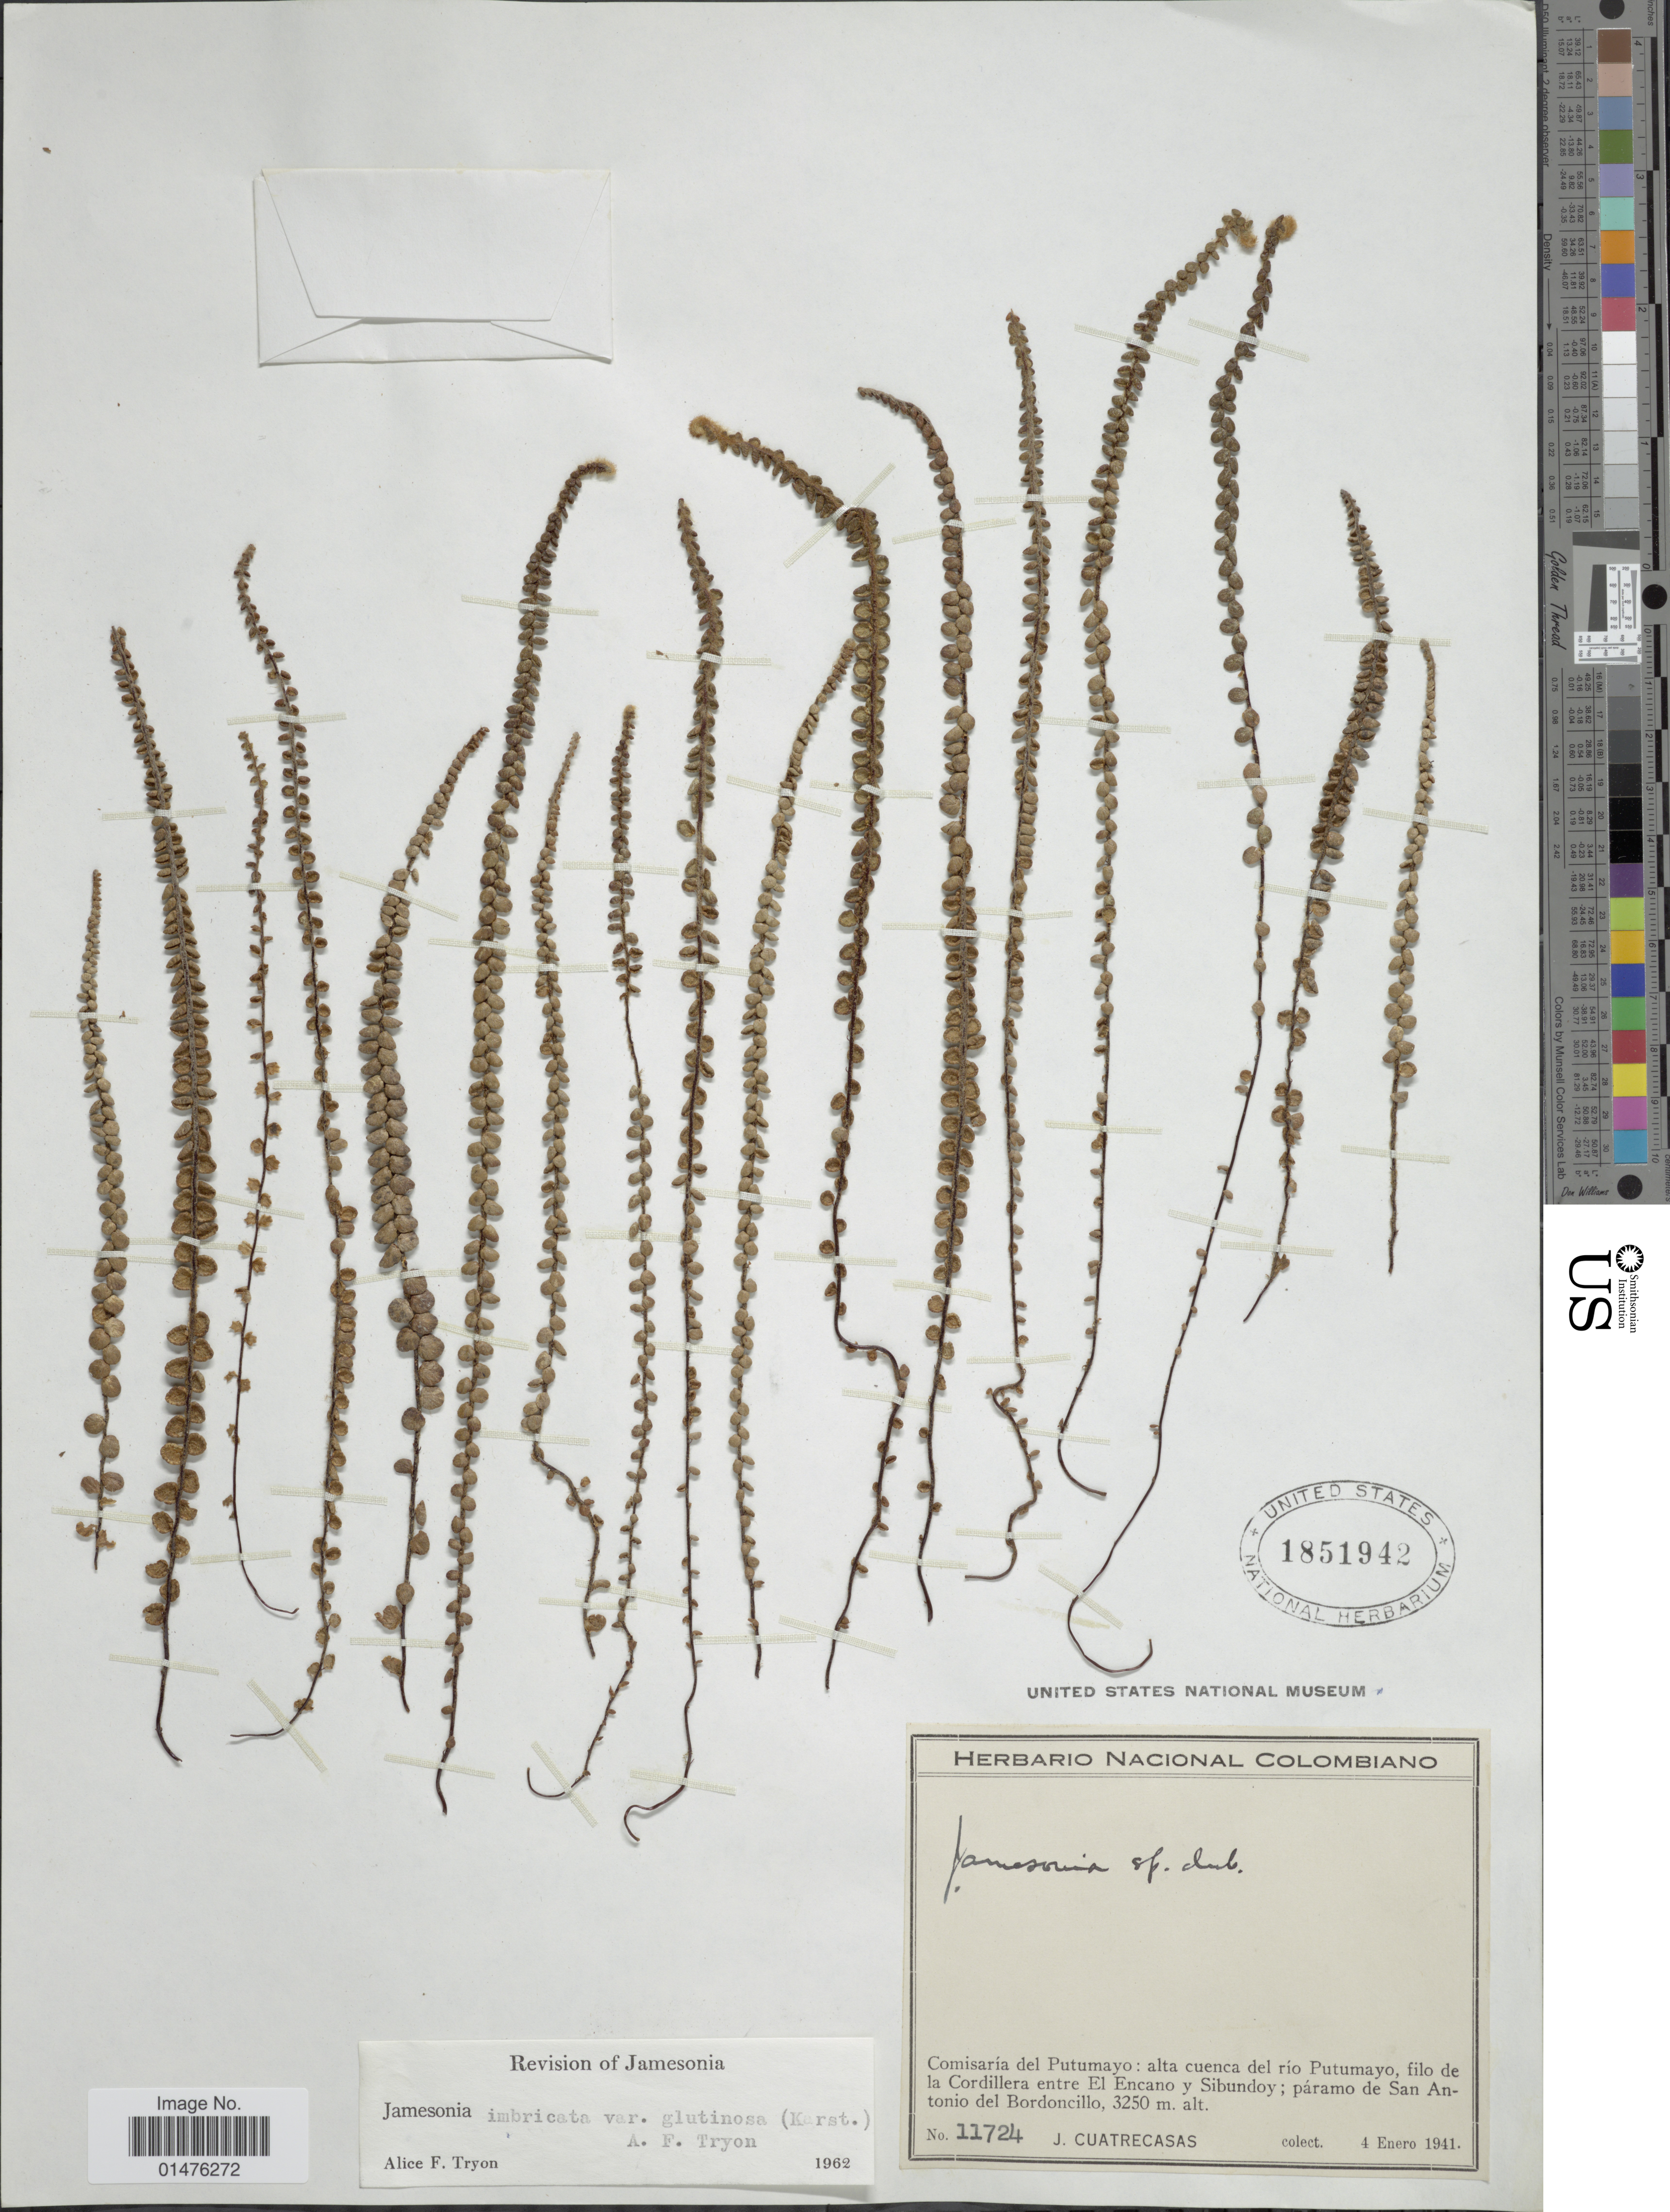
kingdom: Plantae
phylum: Tracheophyta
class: Polypodiopsida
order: Polypodiales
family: Pteridaceae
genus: Jamesonia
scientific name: Jamesonia imbricata var. glutinosa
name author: (H. Karst.) A.F. Tryon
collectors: J. Cuatrecasas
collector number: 11724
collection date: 1941-01-04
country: Colombia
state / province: Putumayo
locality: Comisaría del Putumayo: alta cuenca del río Putumayo, filo de la Cordillera entre El Encano y Sibundoy; páramo de San Antonio del Bordoncillo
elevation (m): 3250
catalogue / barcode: US 1851942